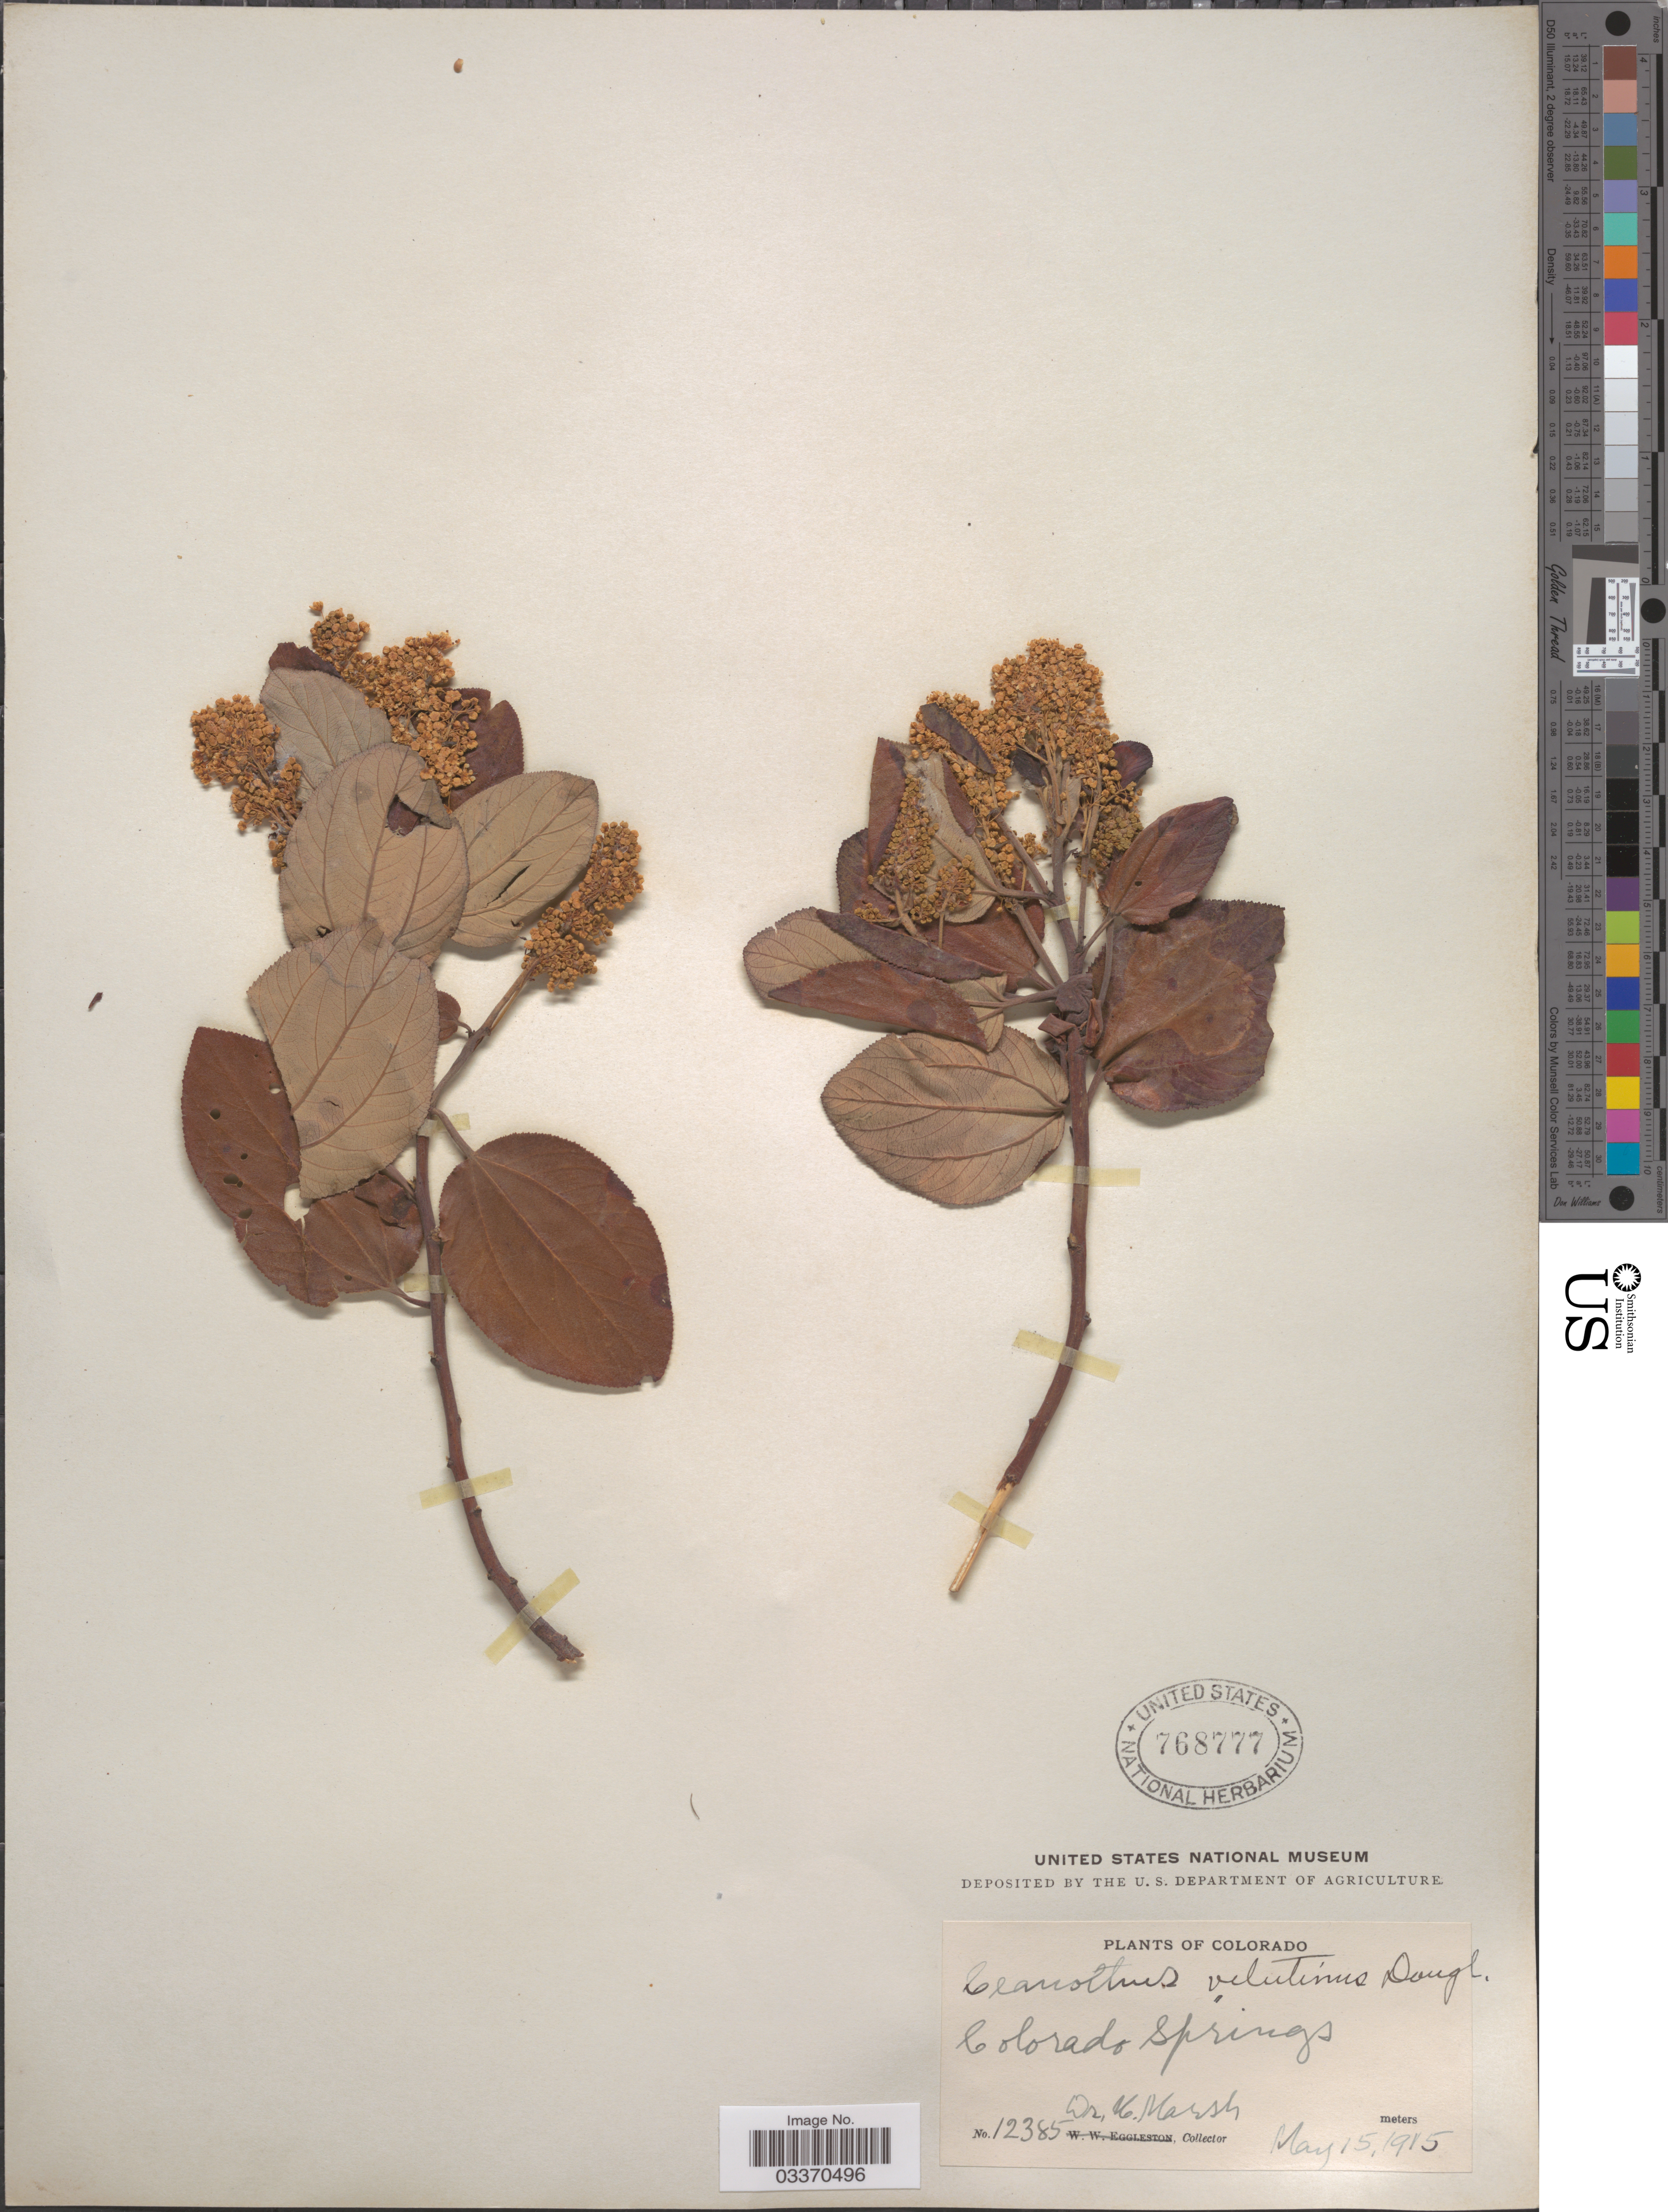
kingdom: Plantae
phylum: Tracheophyta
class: Magnoliopsida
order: Rosales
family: Rhamnaceae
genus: Ceanothus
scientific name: Ceanothus velutinus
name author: Douglas ex Hook.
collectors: H. Marsh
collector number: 12385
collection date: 1915-05-15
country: United States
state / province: Colorado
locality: Colorado Springs.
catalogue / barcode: US 768777